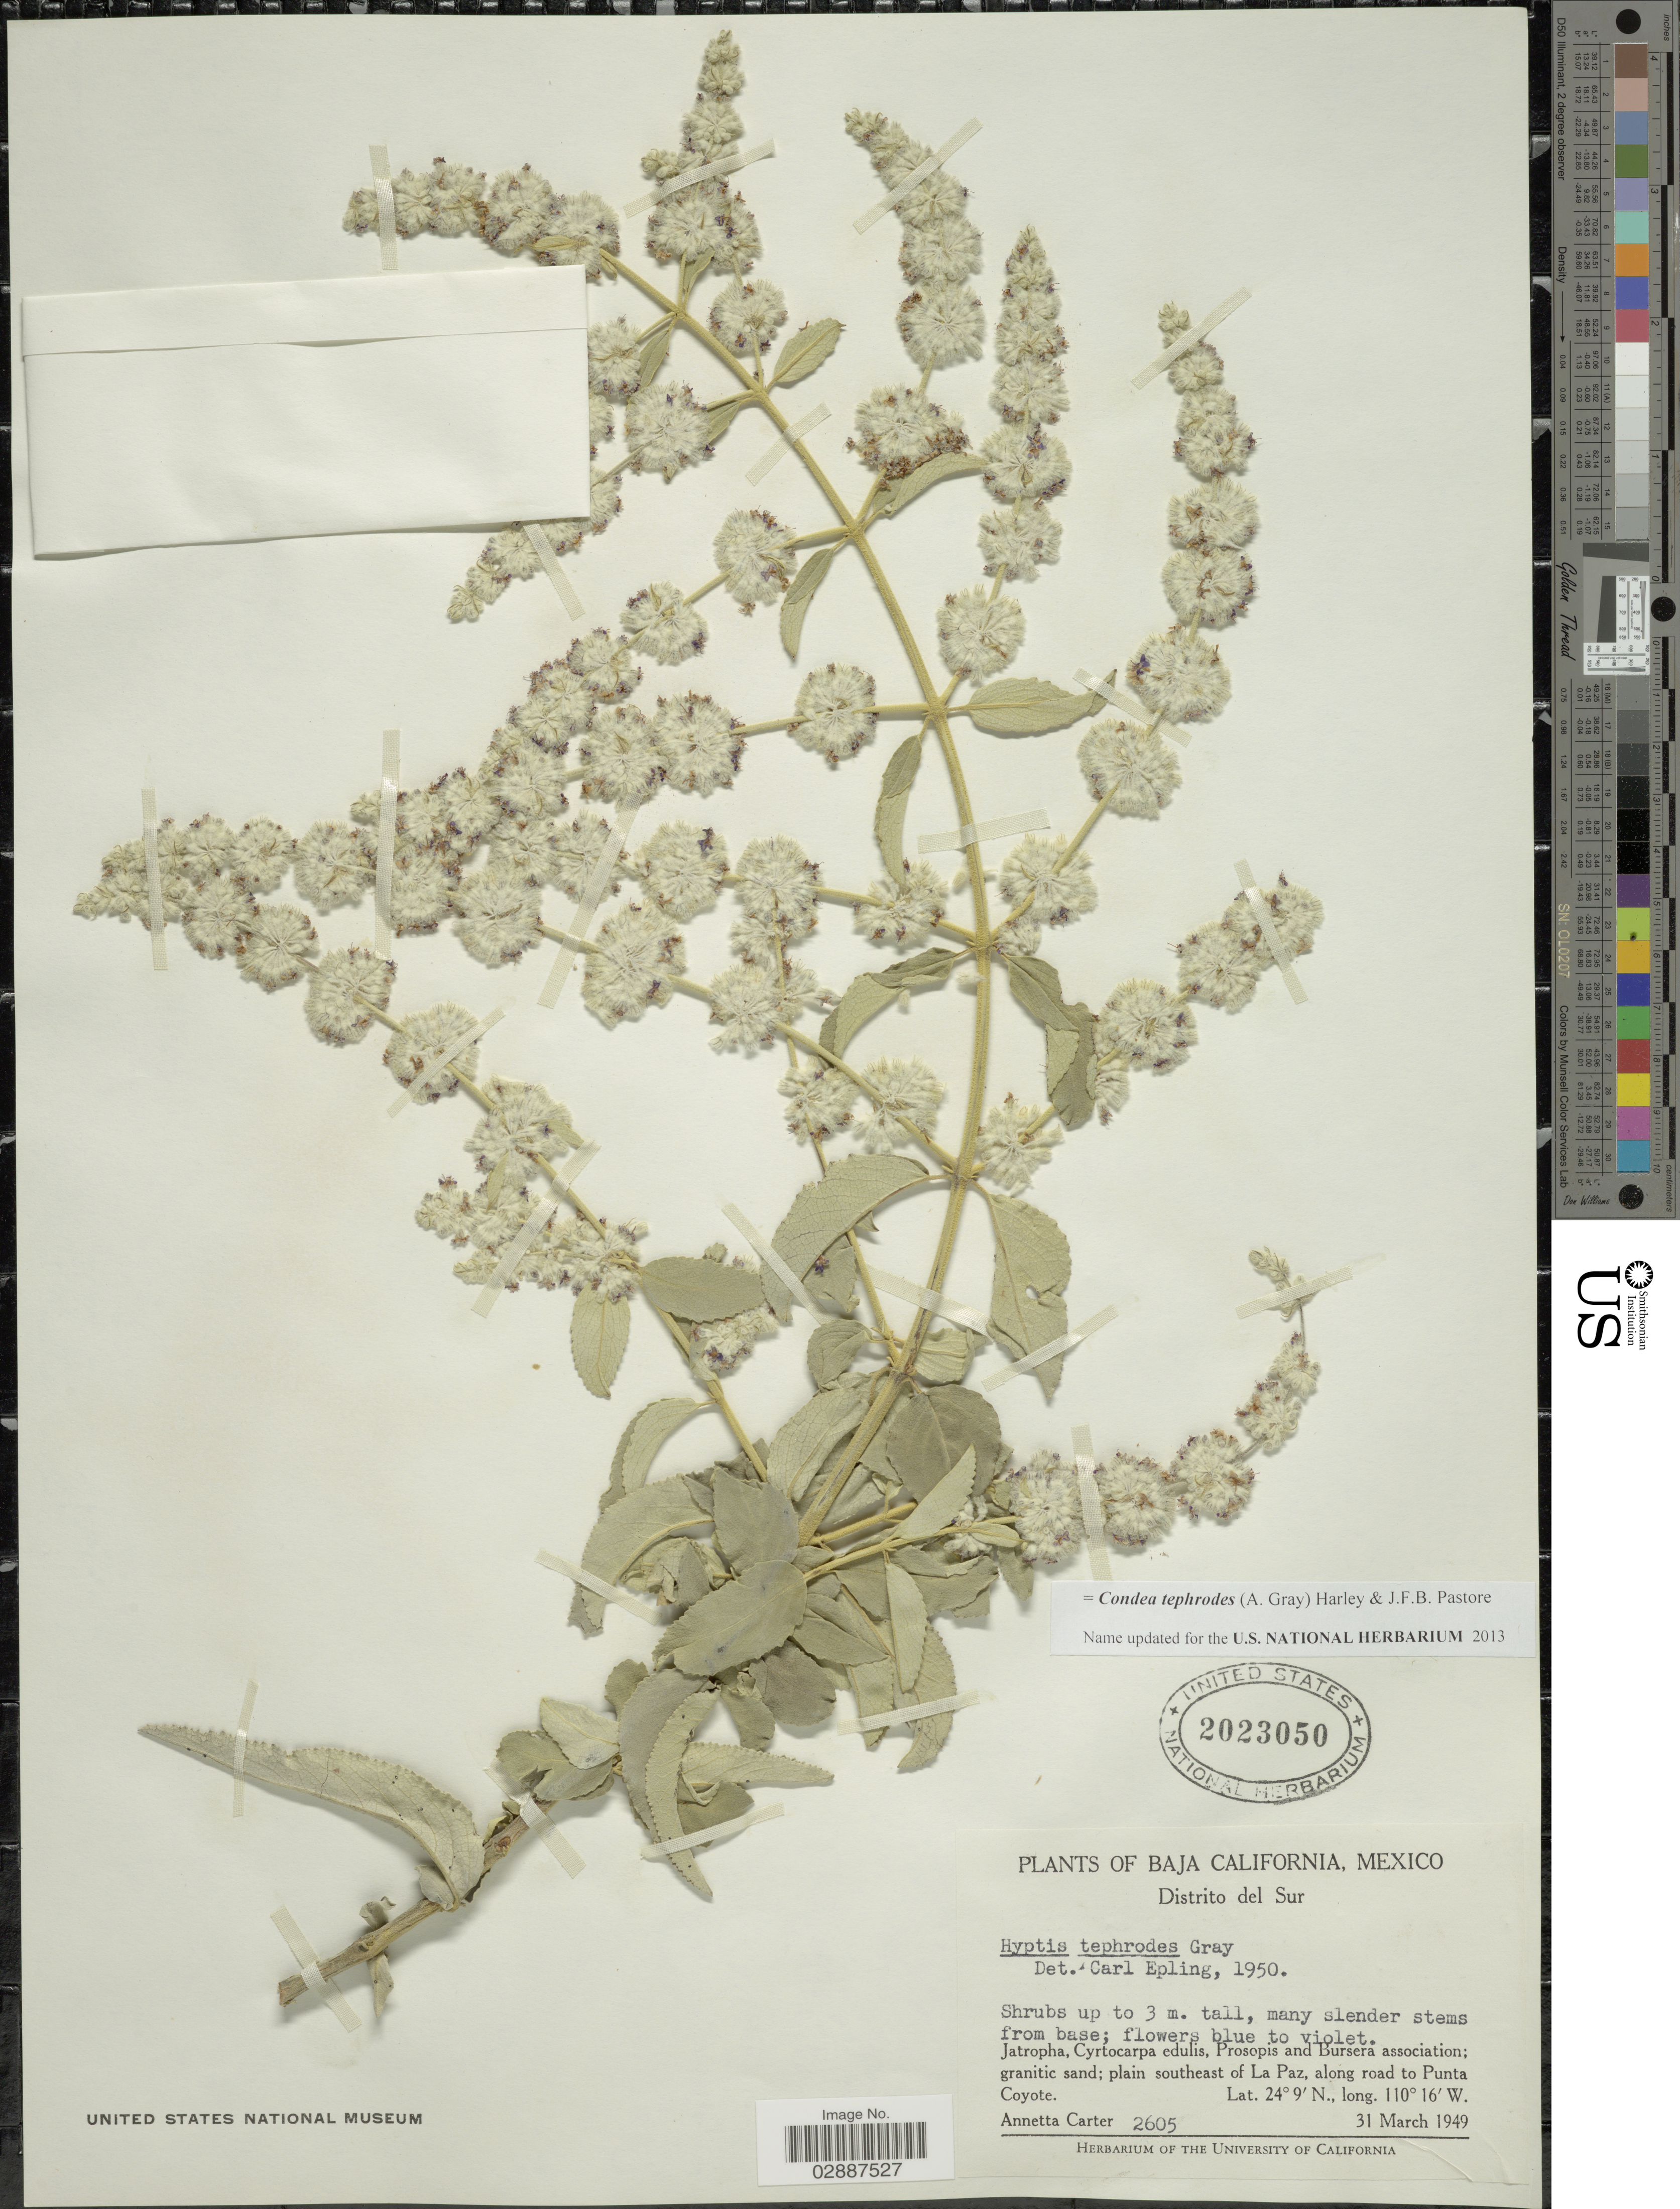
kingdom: Plantae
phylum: Tracheophyta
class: Magnoliopsida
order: Lamiales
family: Lamiaceae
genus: Condea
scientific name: Condea tephrodes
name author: (A. Gray) Harley & J.F.B. Pastore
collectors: A. Carter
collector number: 2605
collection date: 1949-03-31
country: Mexico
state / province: Baja California Sur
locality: Distrito del Sur. Plain southeast of La Paz, along road to Punta Coyote.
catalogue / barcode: US 2023050